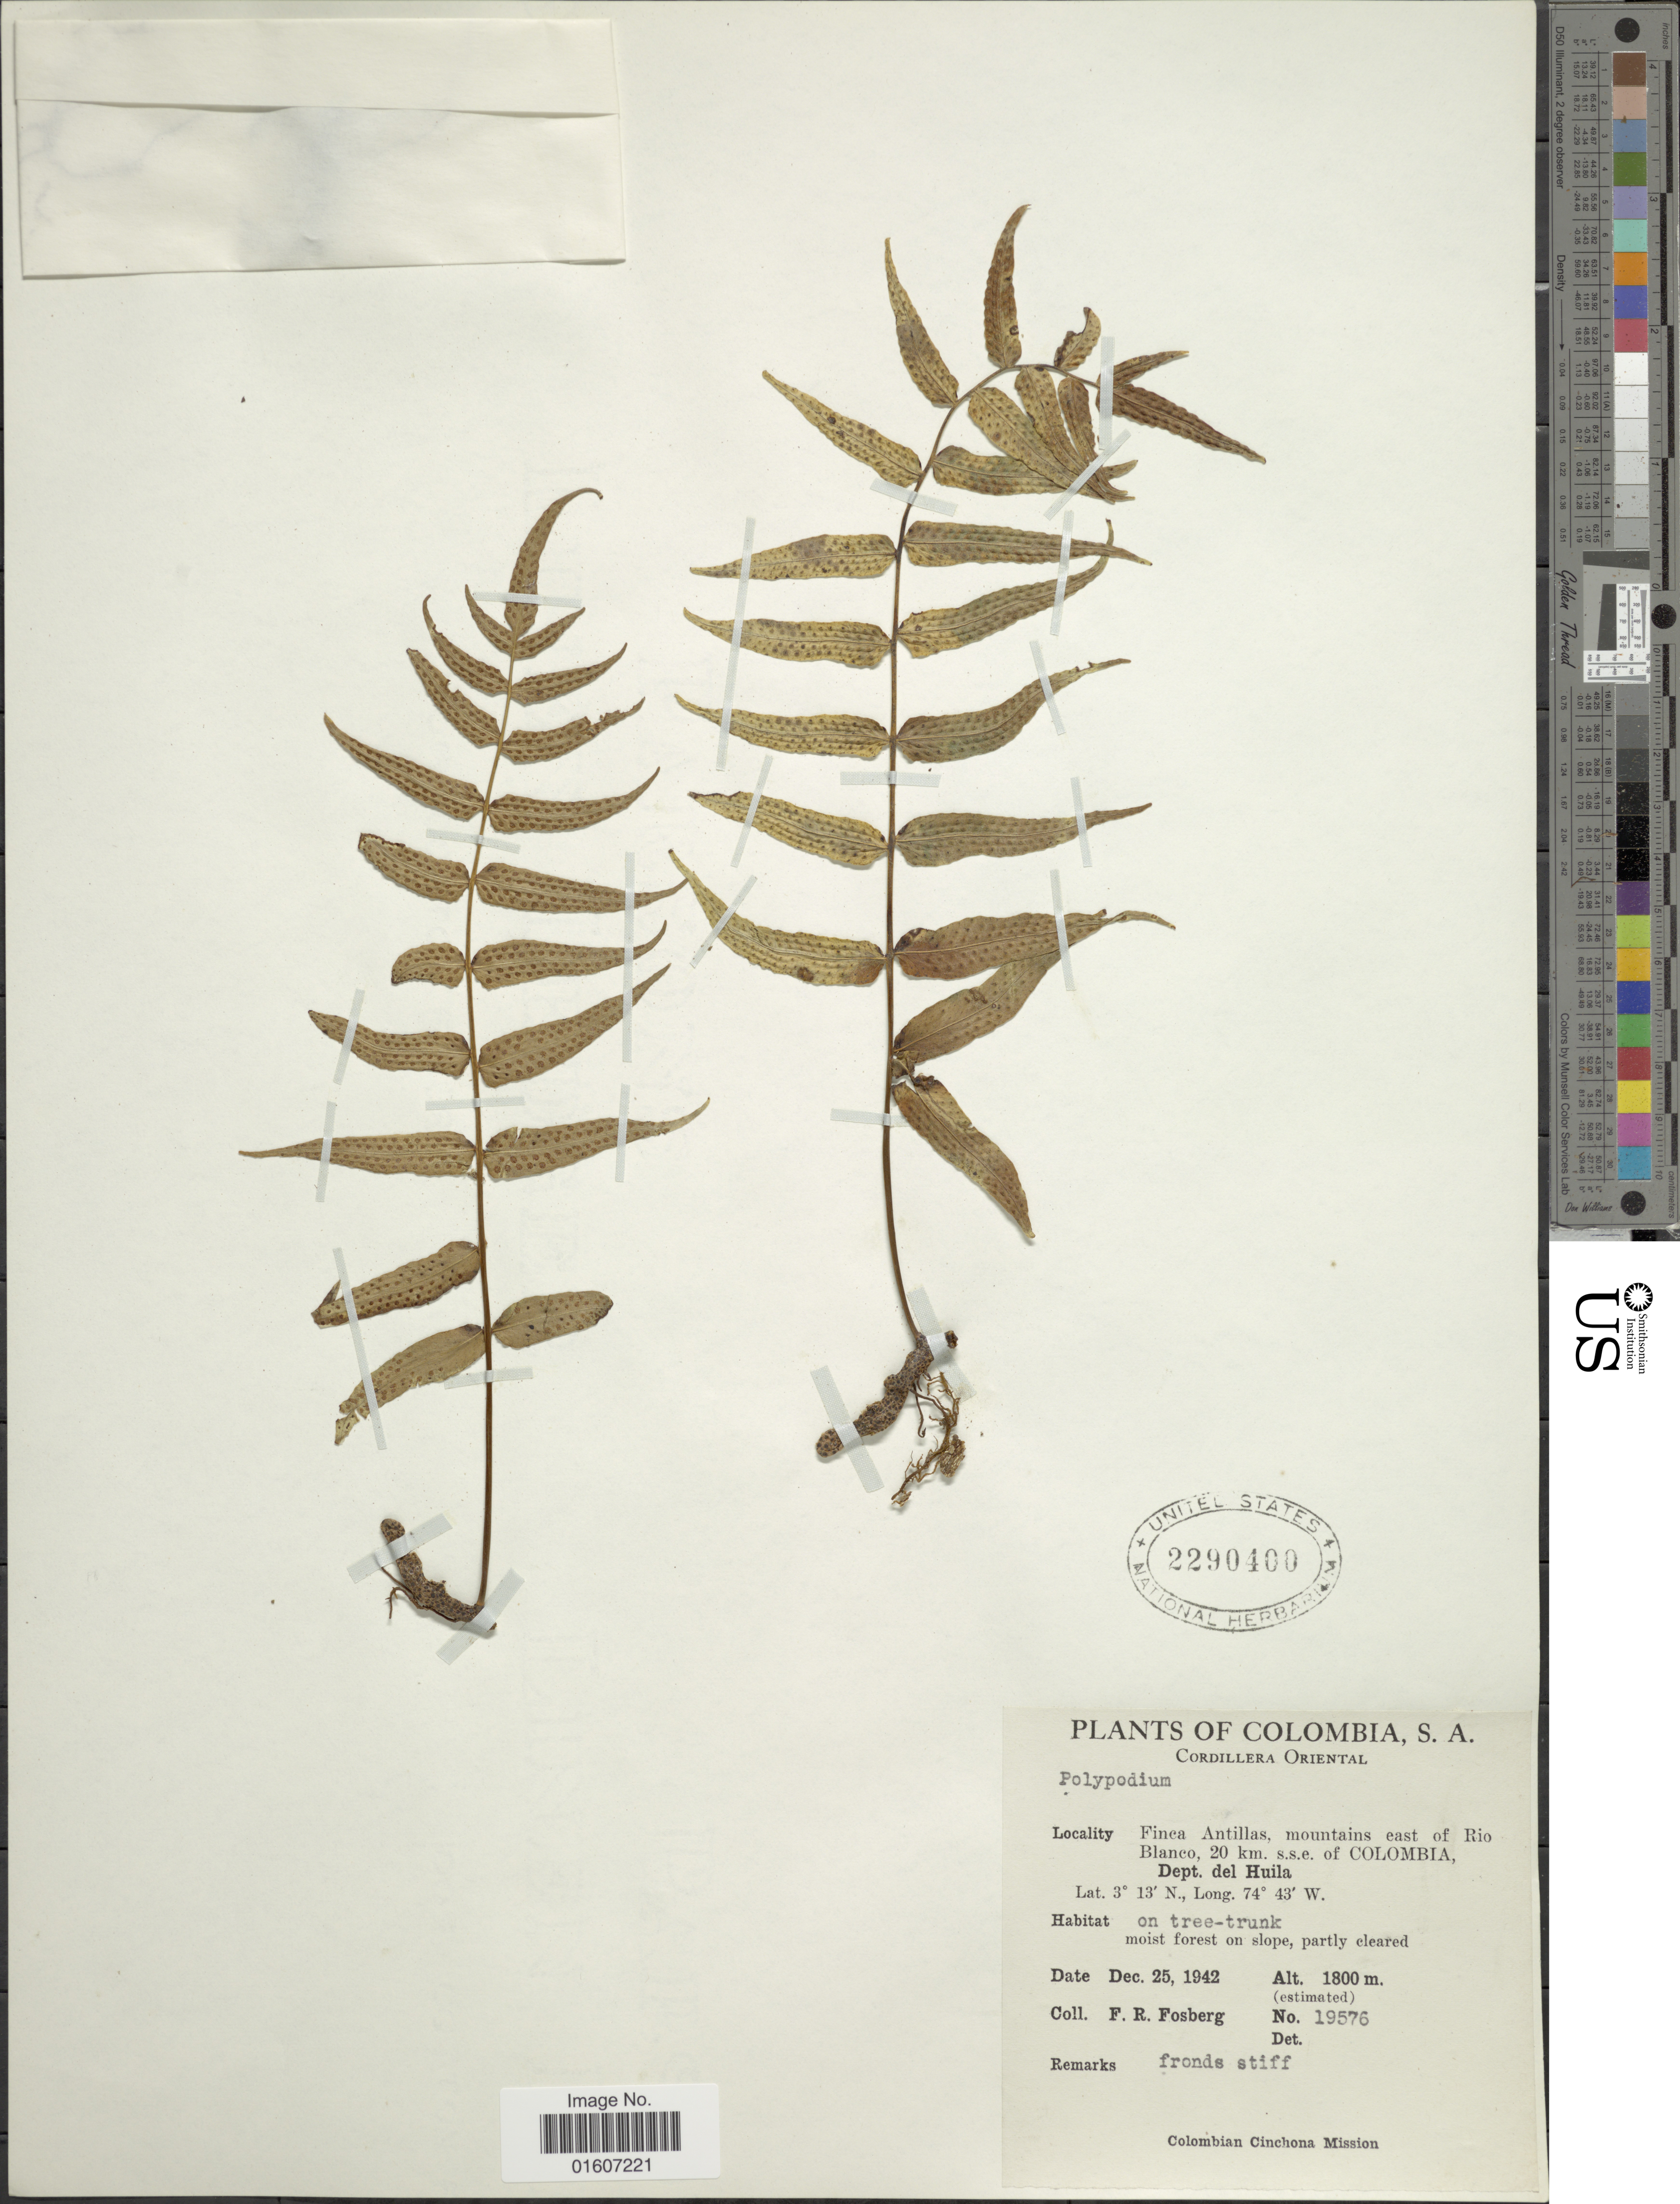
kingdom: Plantae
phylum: Tracheophyta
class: Polypodiopsida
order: Polypodiales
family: Polypodiaceae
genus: Serpocaulon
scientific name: Serpocaulon sp.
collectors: F. R. Fosberg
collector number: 19576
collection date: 1942-12-25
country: Colombia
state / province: Huila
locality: Cordillera Oriental, Finca Antillas, mountains east of Rio Blanco, 20 km s.s.e. of Colombia, Dept. del Huila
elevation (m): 1800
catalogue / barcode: US 2290400